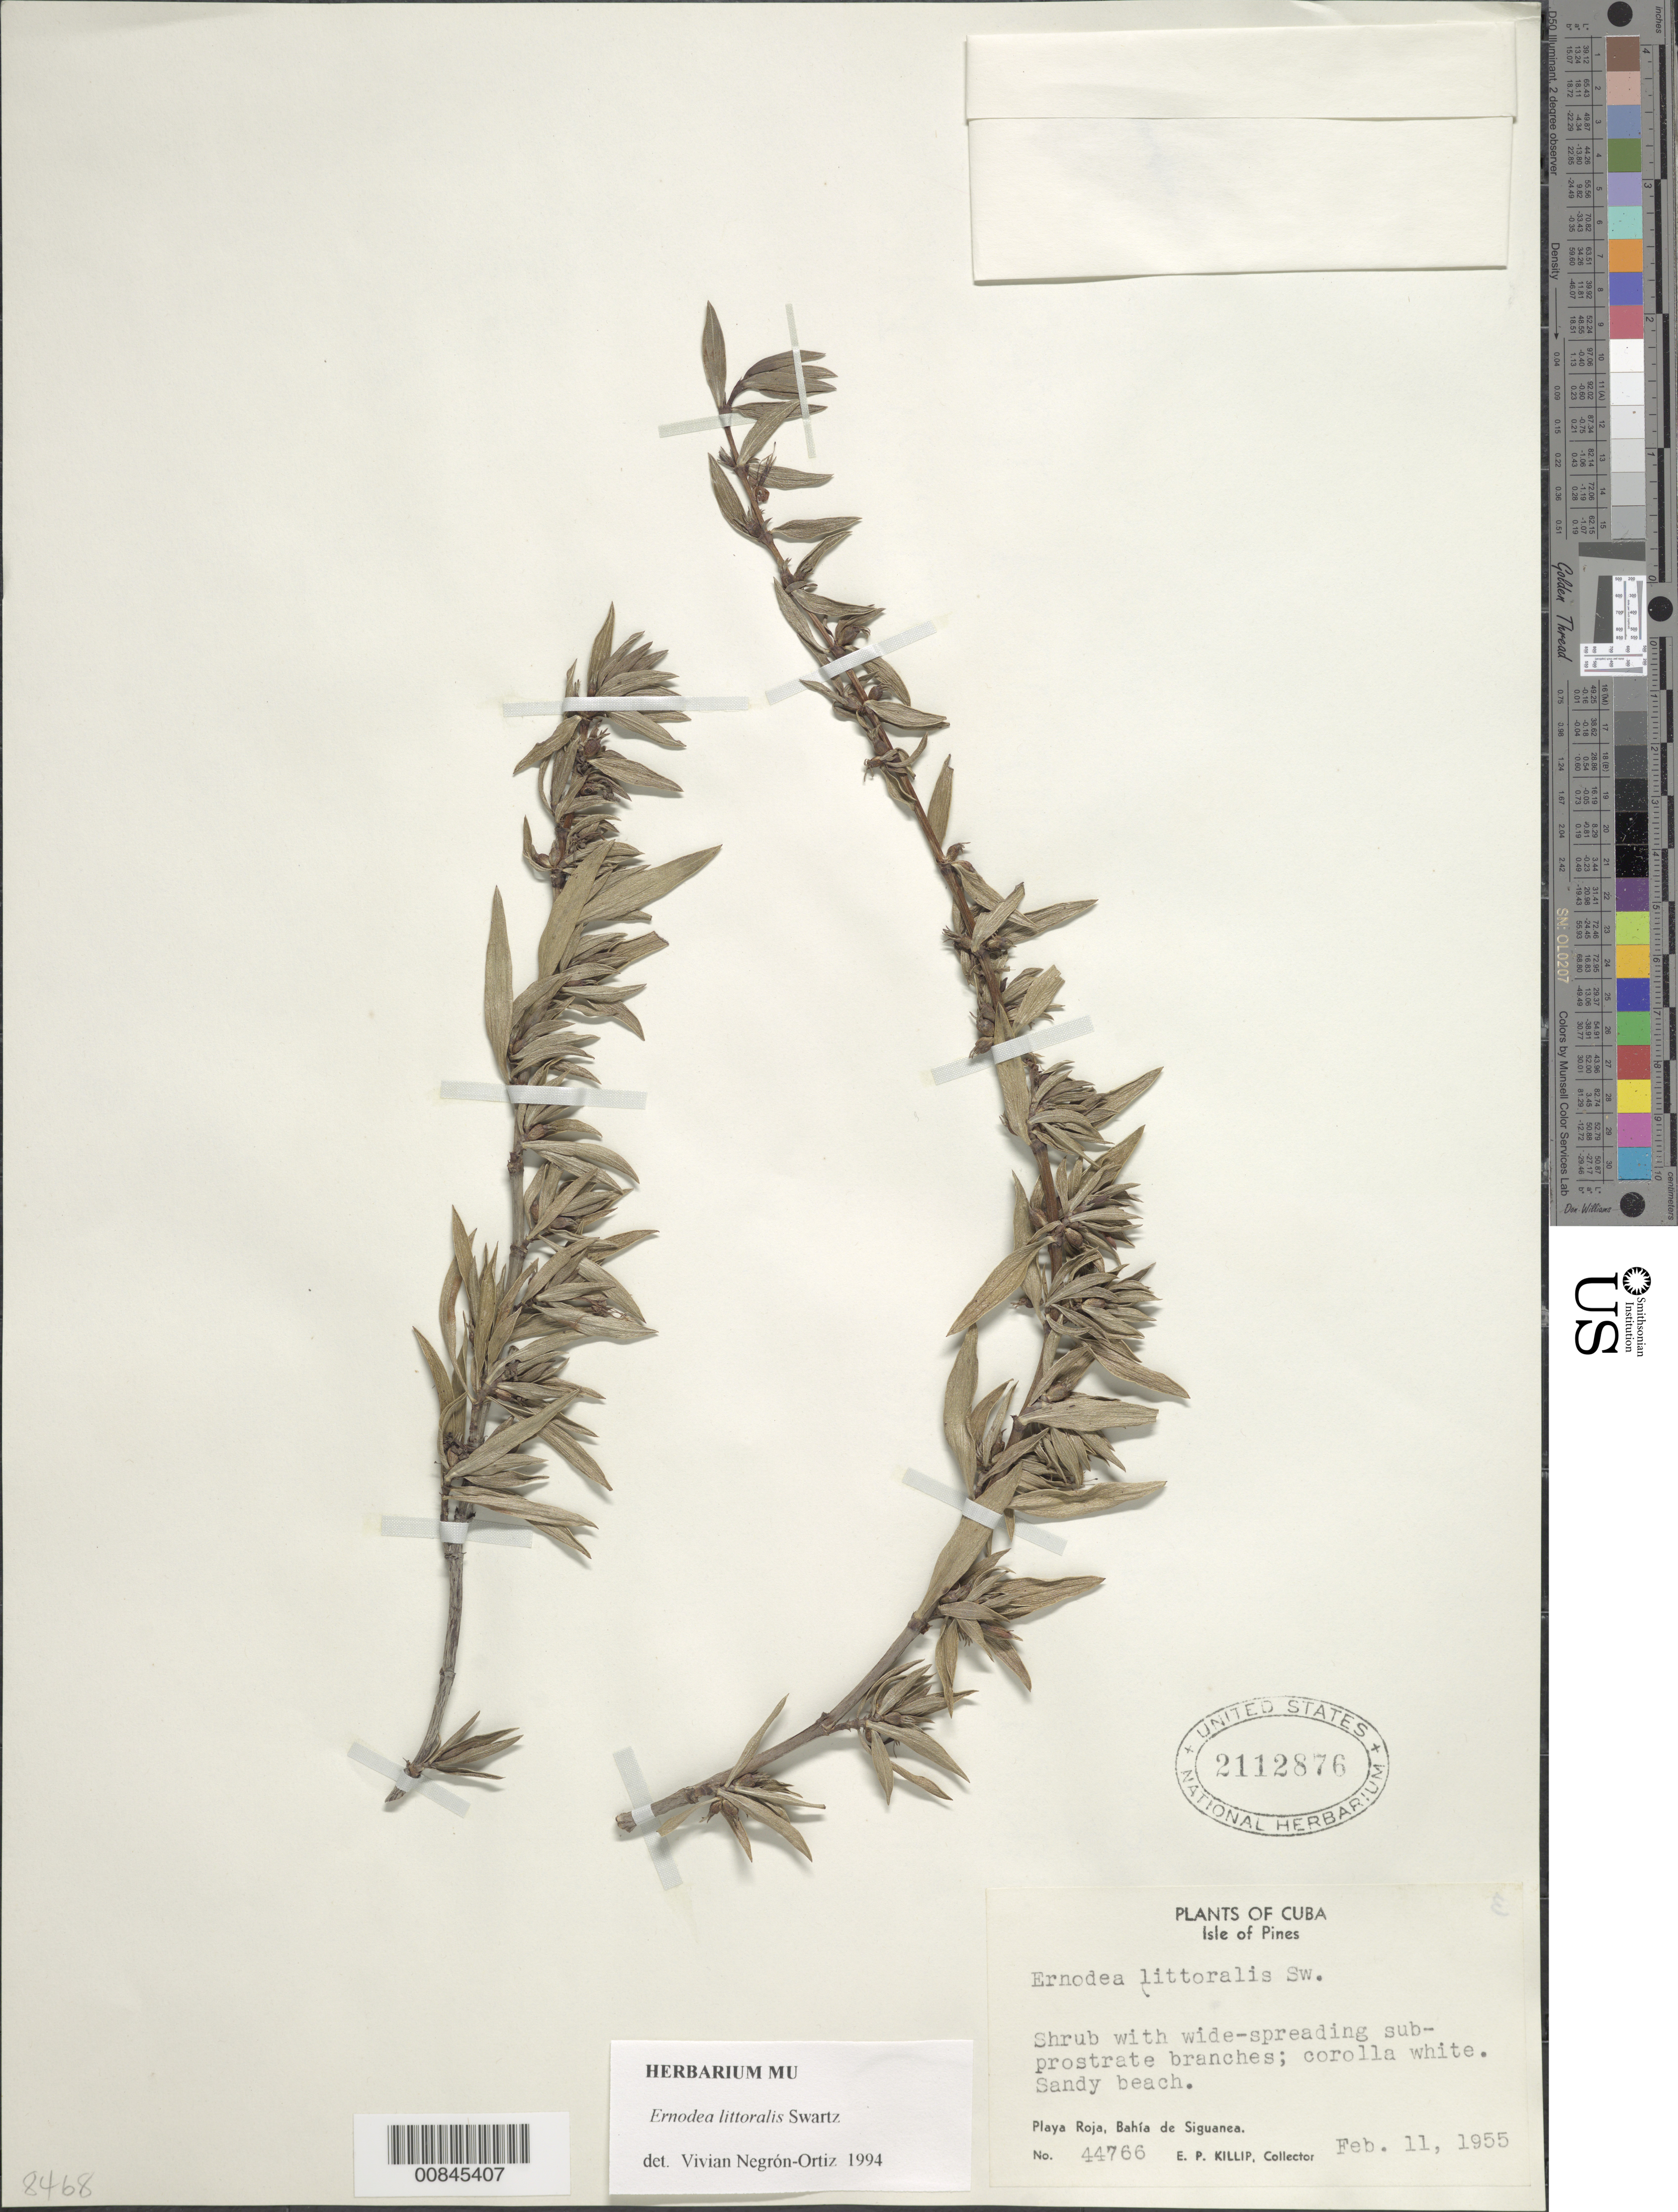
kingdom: Plantae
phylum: Tracheophyta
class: Magnoliopsida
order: Gentianales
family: Rubiaceae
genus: Ernodea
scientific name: Ernodea littoralis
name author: Sw.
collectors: E. P. Killip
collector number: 44766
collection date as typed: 11 Feb 1955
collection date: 1955-02-11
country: Cuba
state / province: Isla de La Juventud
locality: Playa Roja, Bahia de Siguanea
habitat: Sandy beach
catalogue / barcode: US 2112876